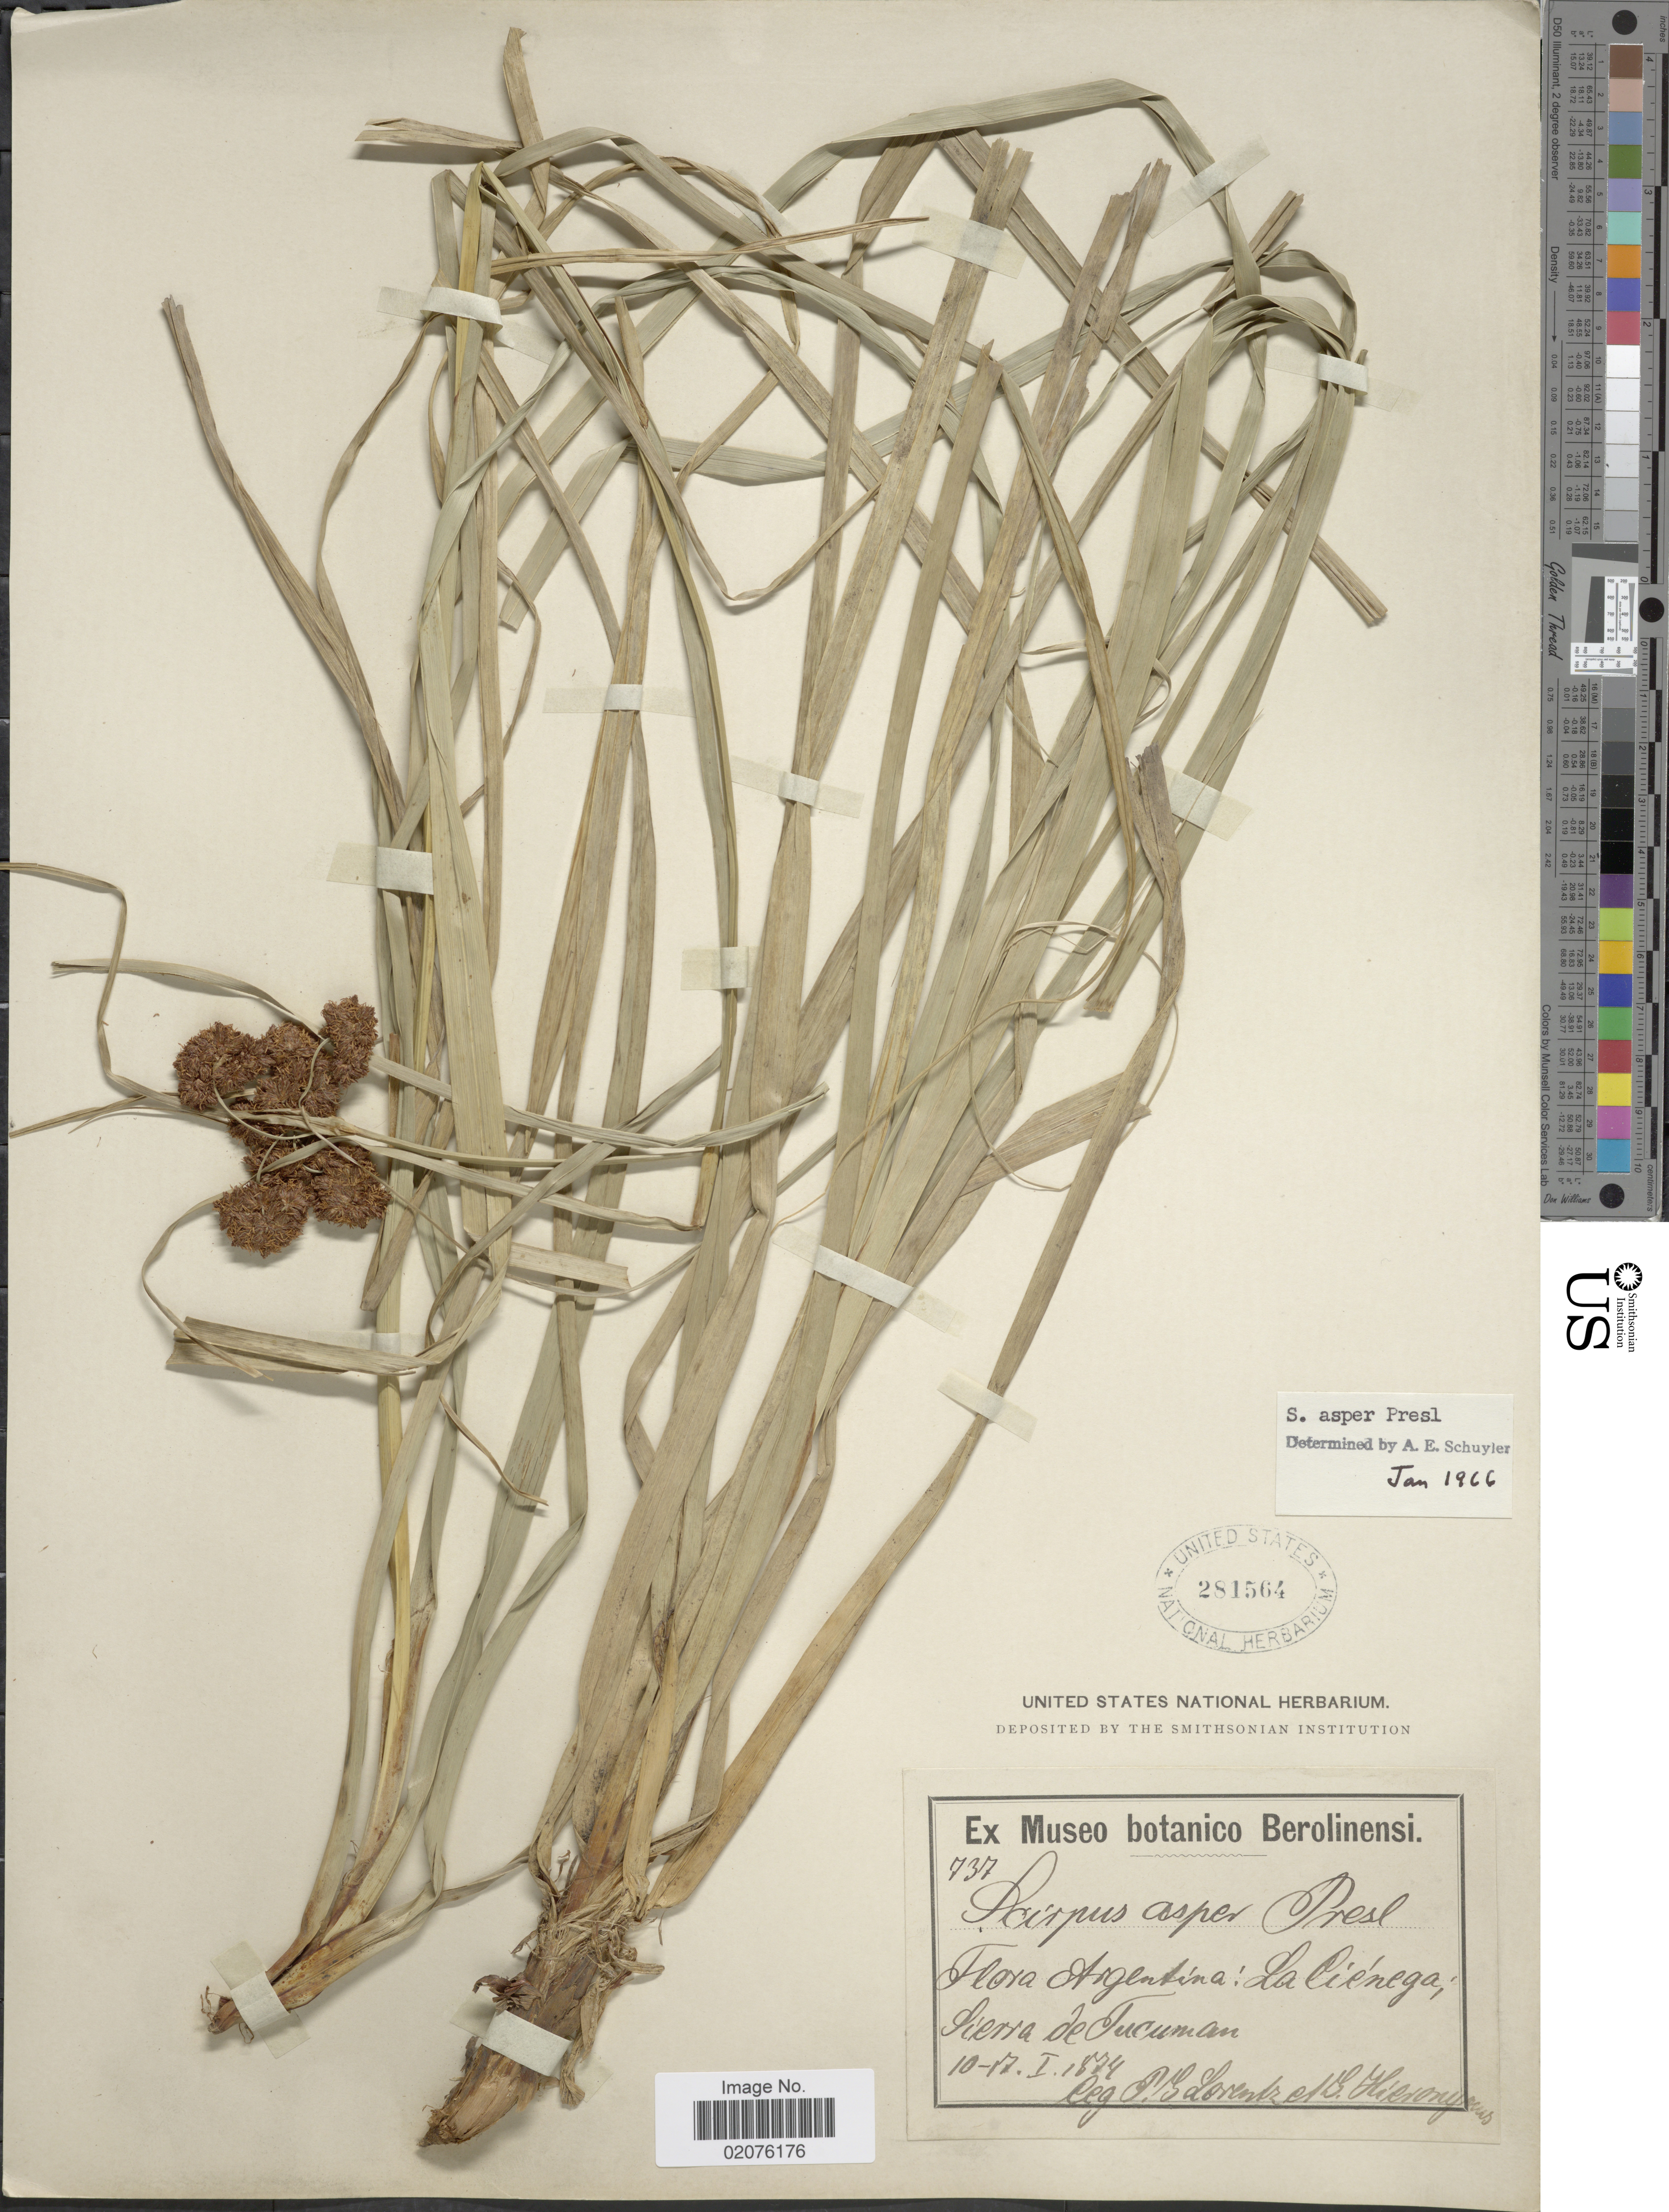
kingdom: Plantae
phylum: Tracheophyta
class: Liliopsida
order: Poales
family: Cyperaceae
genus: Rhodoscirpus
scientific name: Rhodoscirpus asper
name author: (J. Presl & C. Presl) Lév.-Bourret et al.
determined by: Strong, Mark T., (BOT), Smithsonian Institution - National Museum of Natural History (UNITED STATES)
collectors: P. G. Lorentz & -. Hieronymus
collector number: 737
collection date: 1874-01-10/1874-01-17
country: Argentina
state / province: Tucuman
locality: La Cienega, Sierra de Tucuman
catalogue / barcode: US 281564